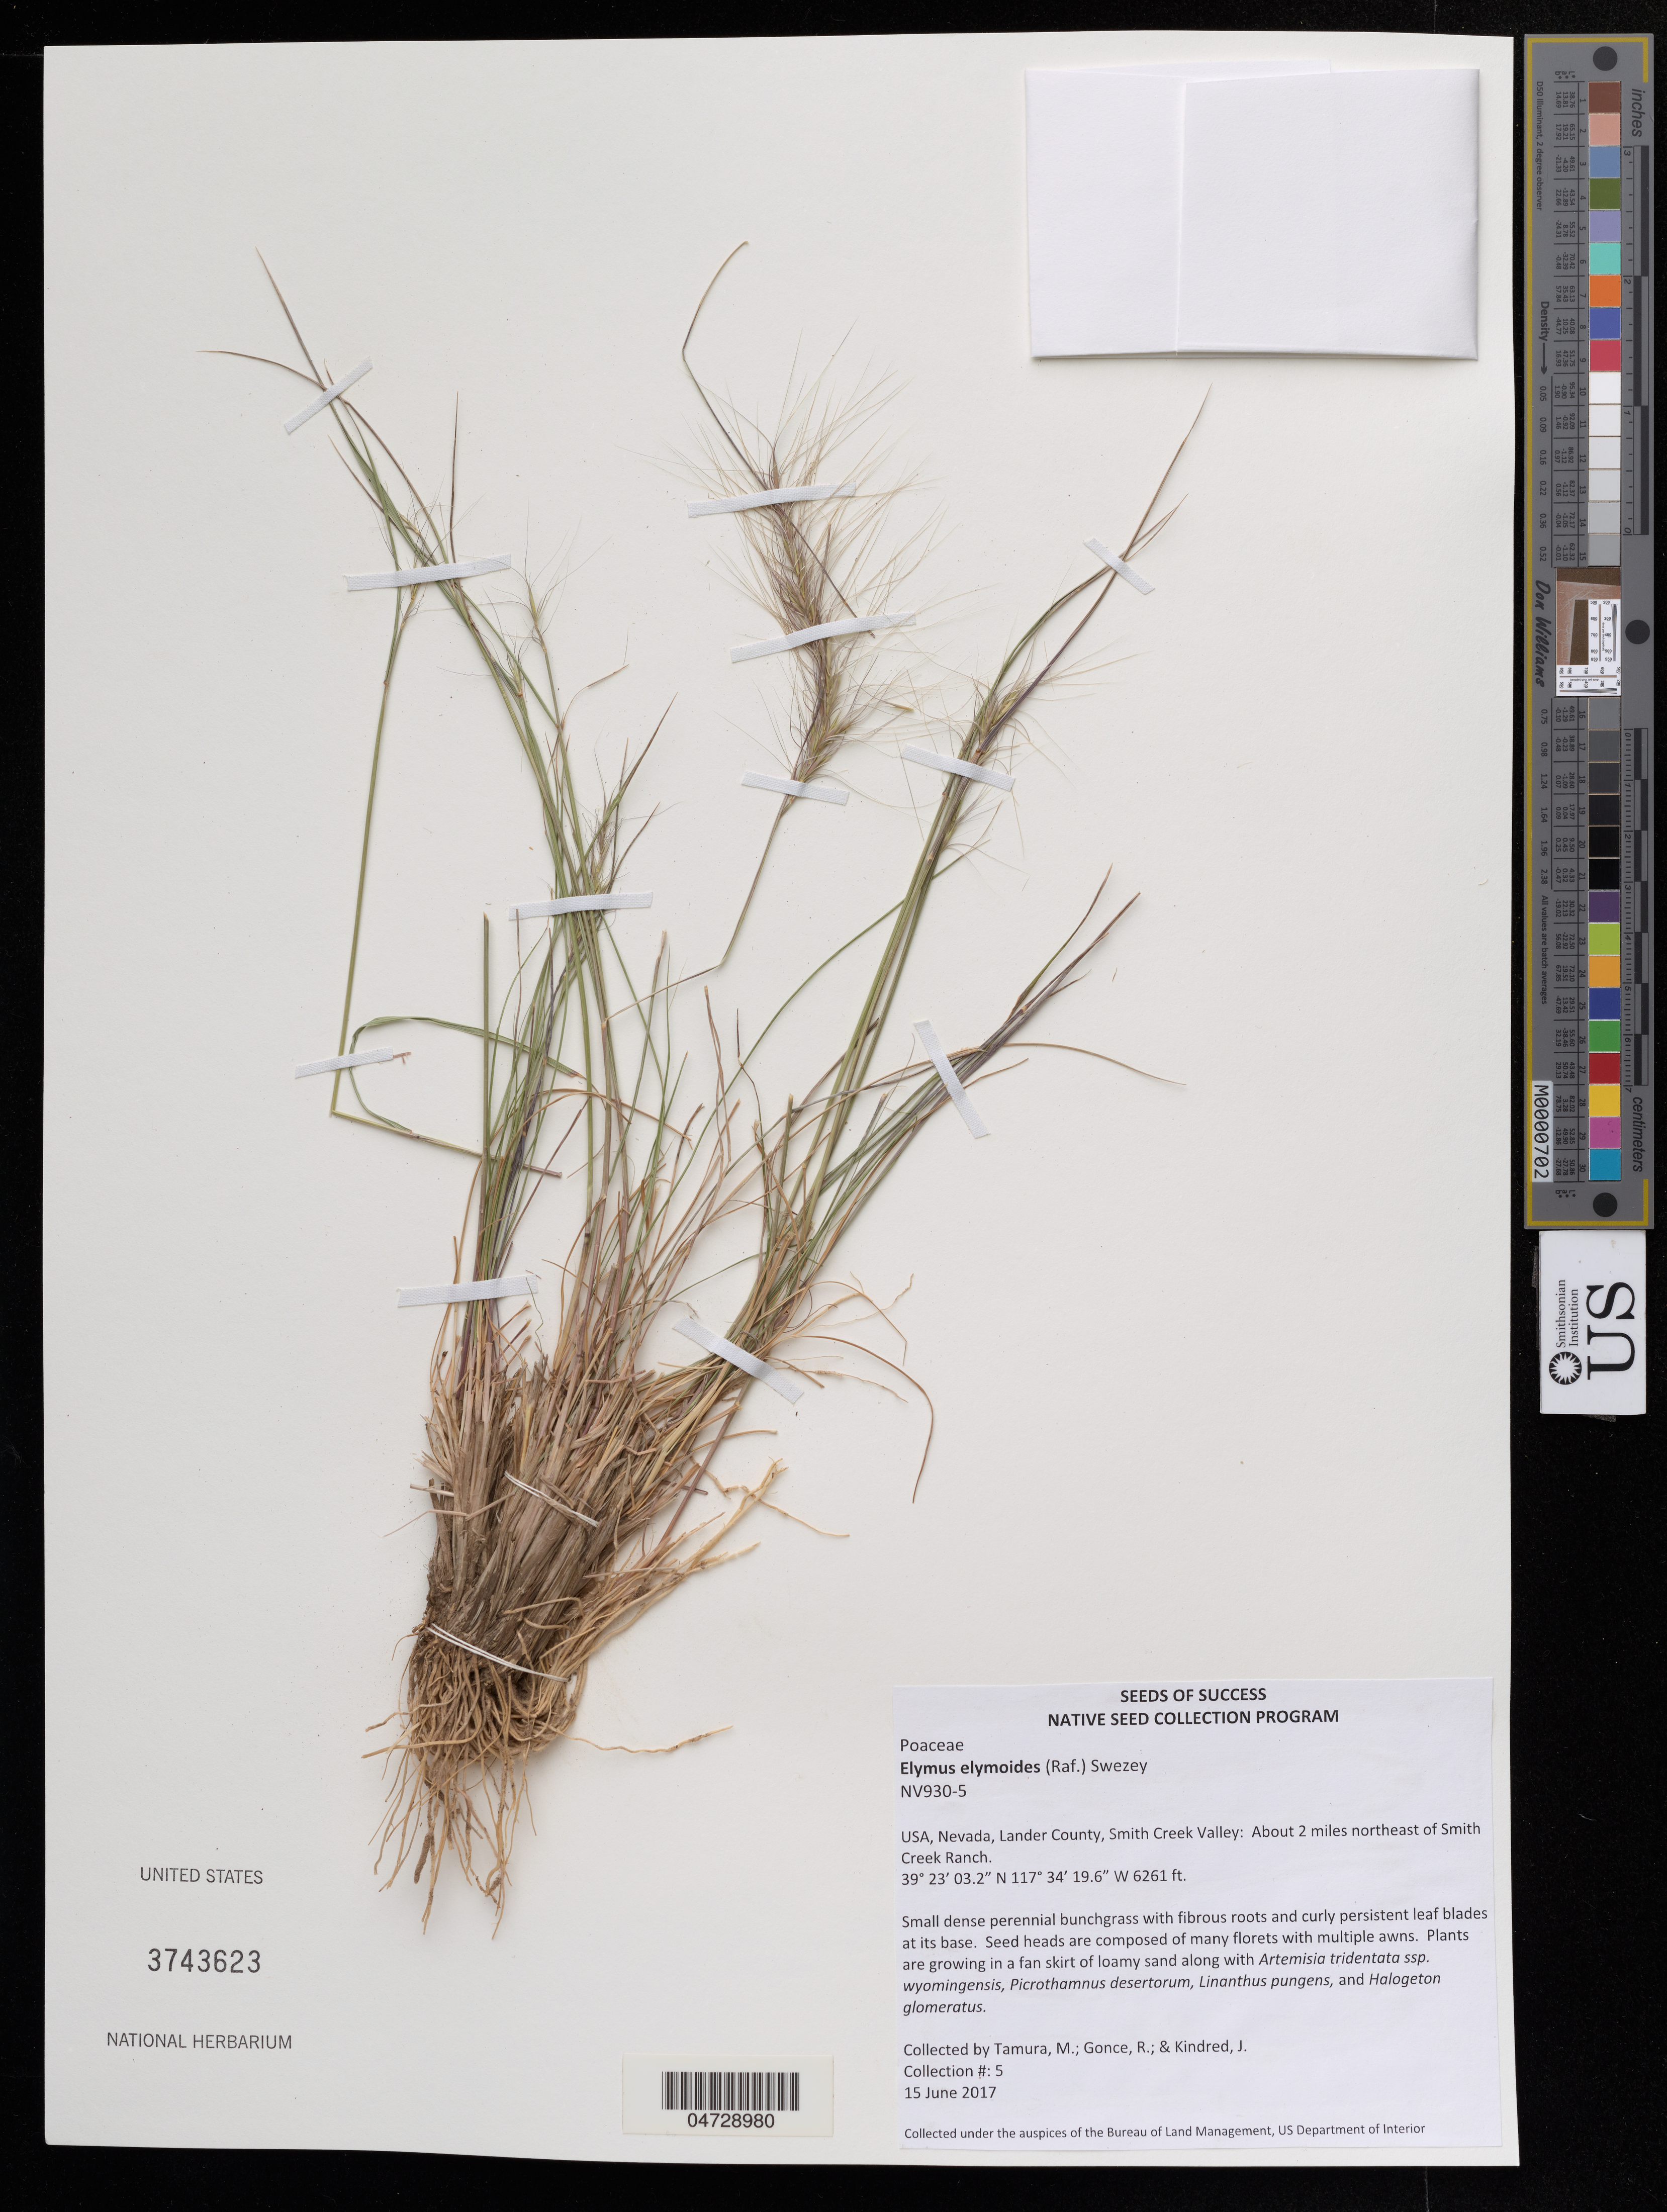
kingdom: Plantae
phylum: Tracheophyta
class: Liliopsida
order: Poales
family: Poaceae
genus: Elymus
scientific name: Elymus elymoides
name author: (Raf.) Swezey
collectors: M. Tamura, R. Gonce & J. kindred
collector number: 5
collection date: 2017-06-15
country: United States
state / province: Nevada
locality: Lander County, Smith Creek Valley: About 2 miles northeast of Smith Creek Ranch.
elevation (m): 1908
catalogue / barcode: US 3743623